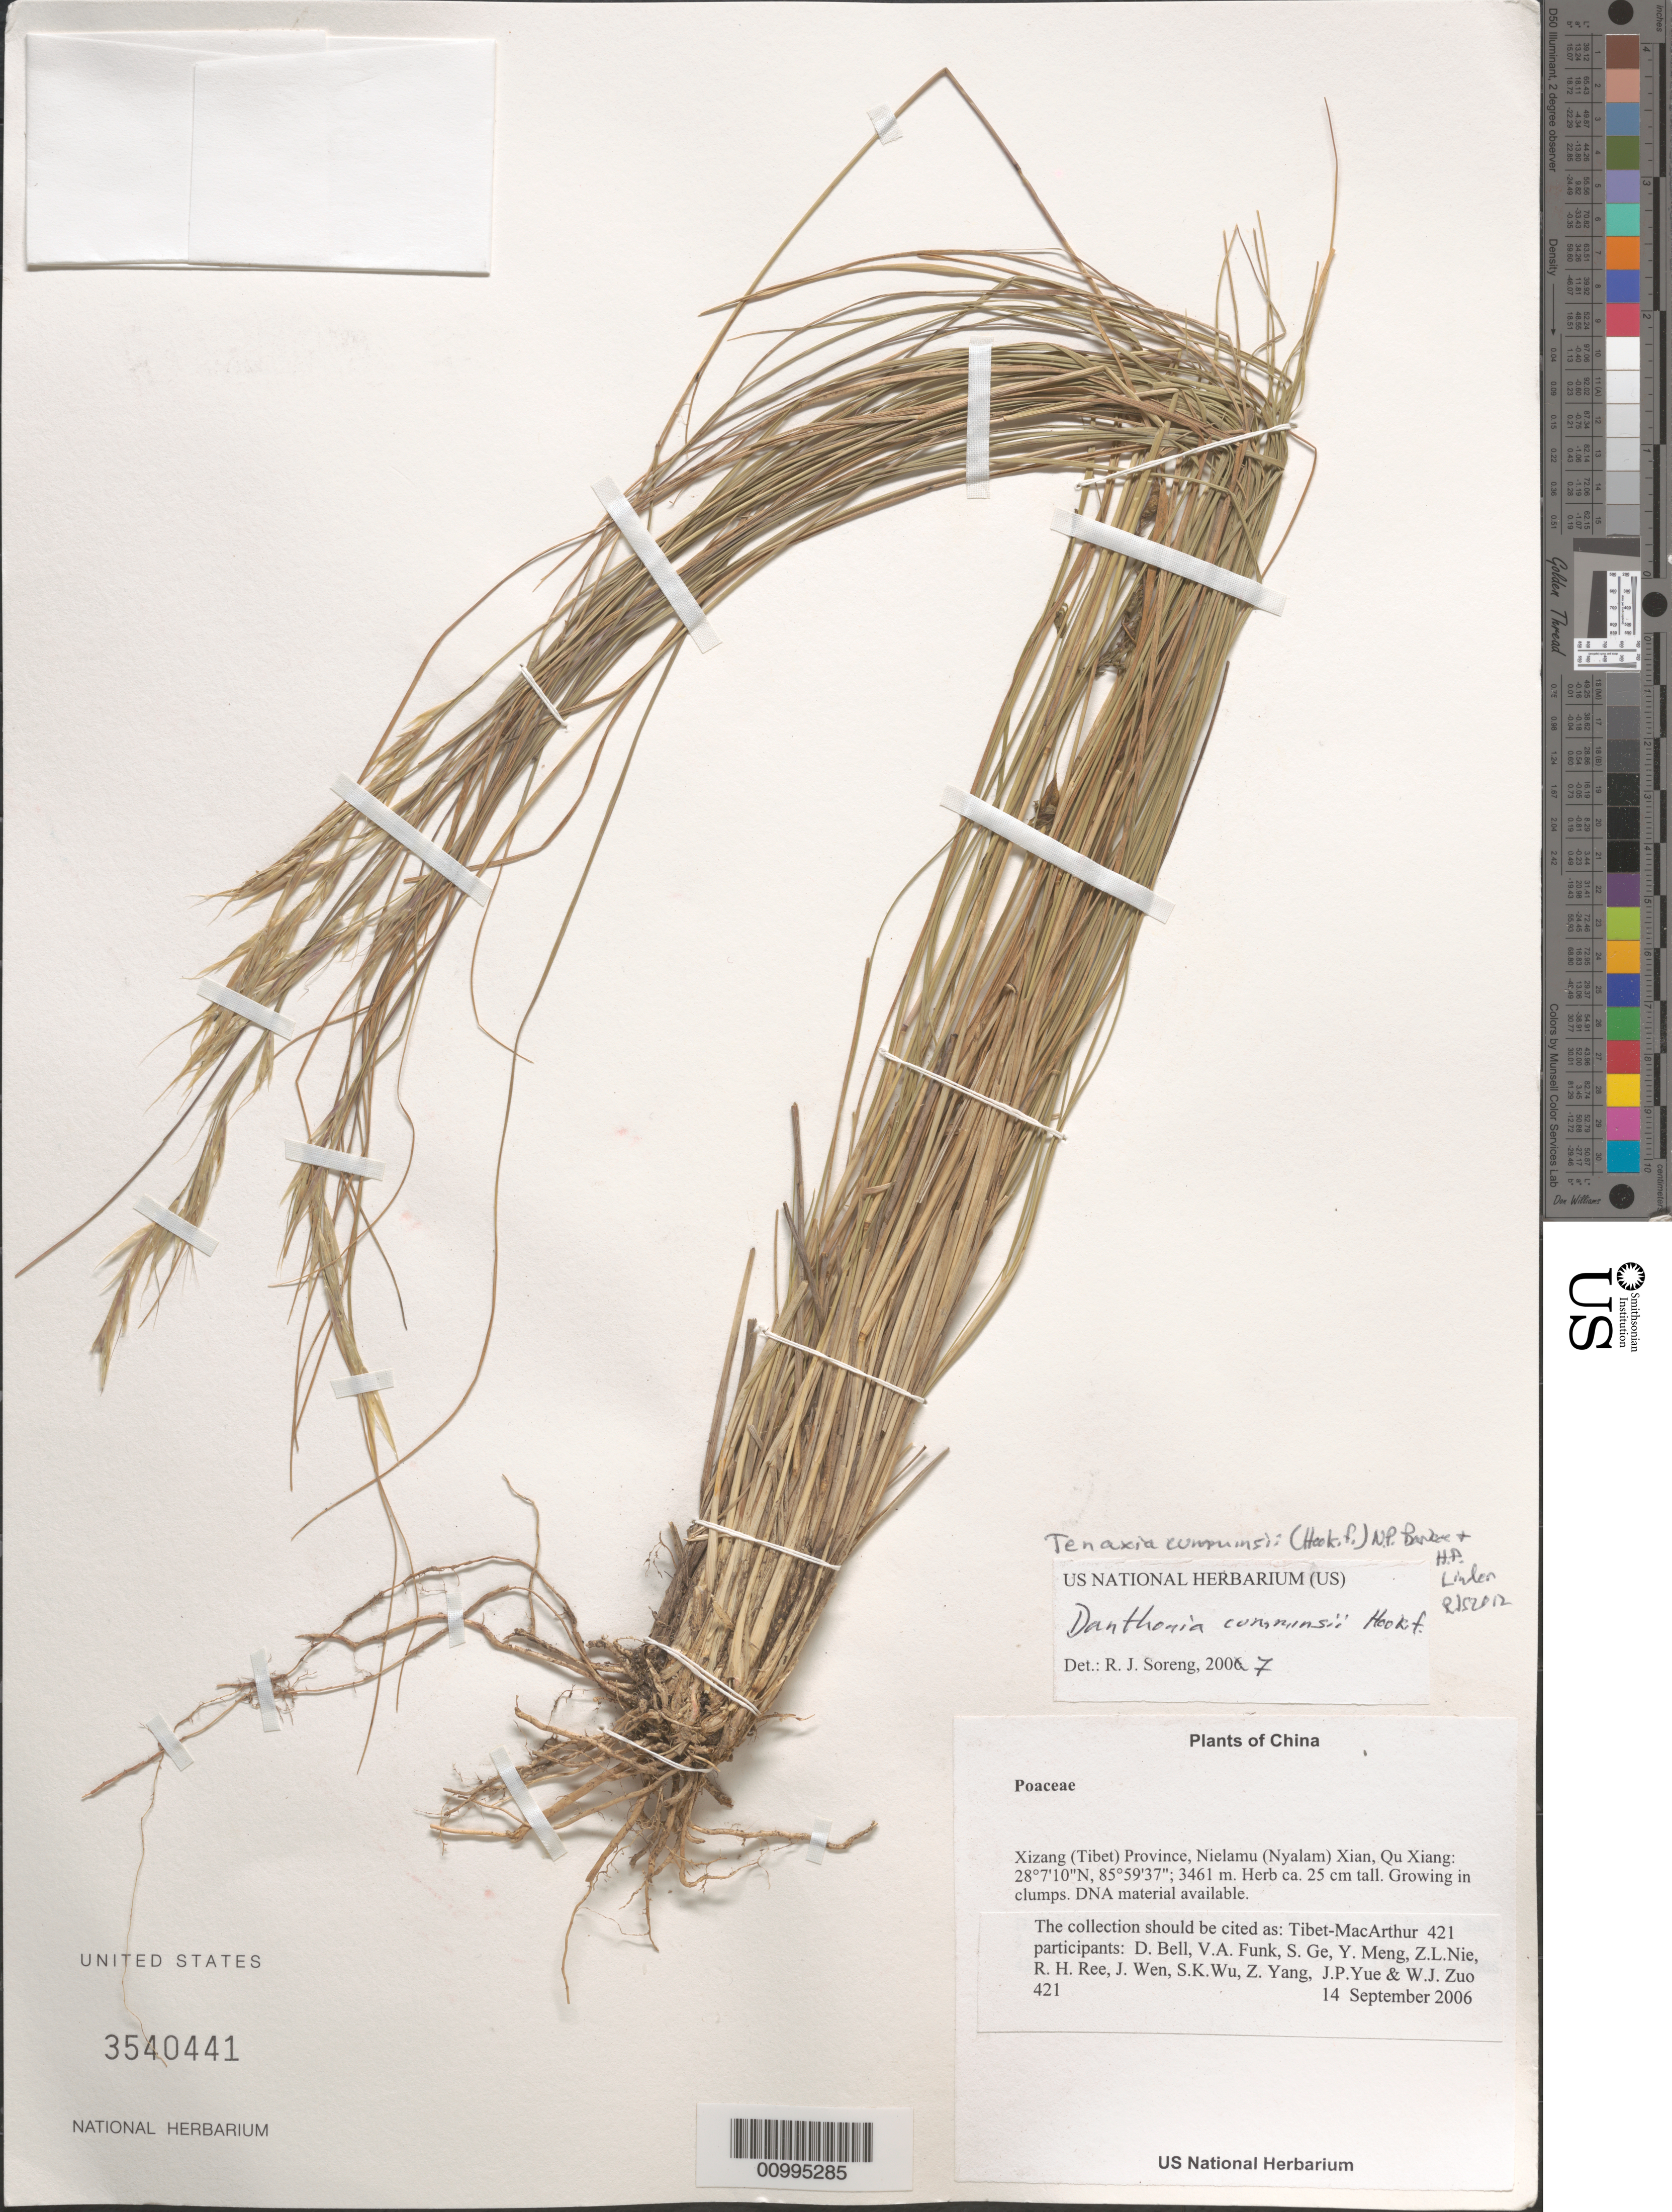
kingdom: Plantae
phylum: Tracheophyta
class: Liliopsida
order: Poales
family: Poaceae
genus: Danthonia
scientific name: Danthonia cumminsii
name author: Hook. f.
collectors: Tibet-MacArthur, D. A. Bell, V. Funk, S. Ge, Y. Meng, Z. Nie, R. Ree, H. Sun, J. Wen, Z. Yang, J. Yue, Z. Zhou & W. Zuo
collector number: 421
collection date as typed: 14 Sep 2006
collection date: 2006-09-14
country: China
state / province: Xizang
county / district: Nielamu (Nyalam) Xian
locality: Qu Xiang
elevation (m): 3461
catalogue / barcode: US 3540441